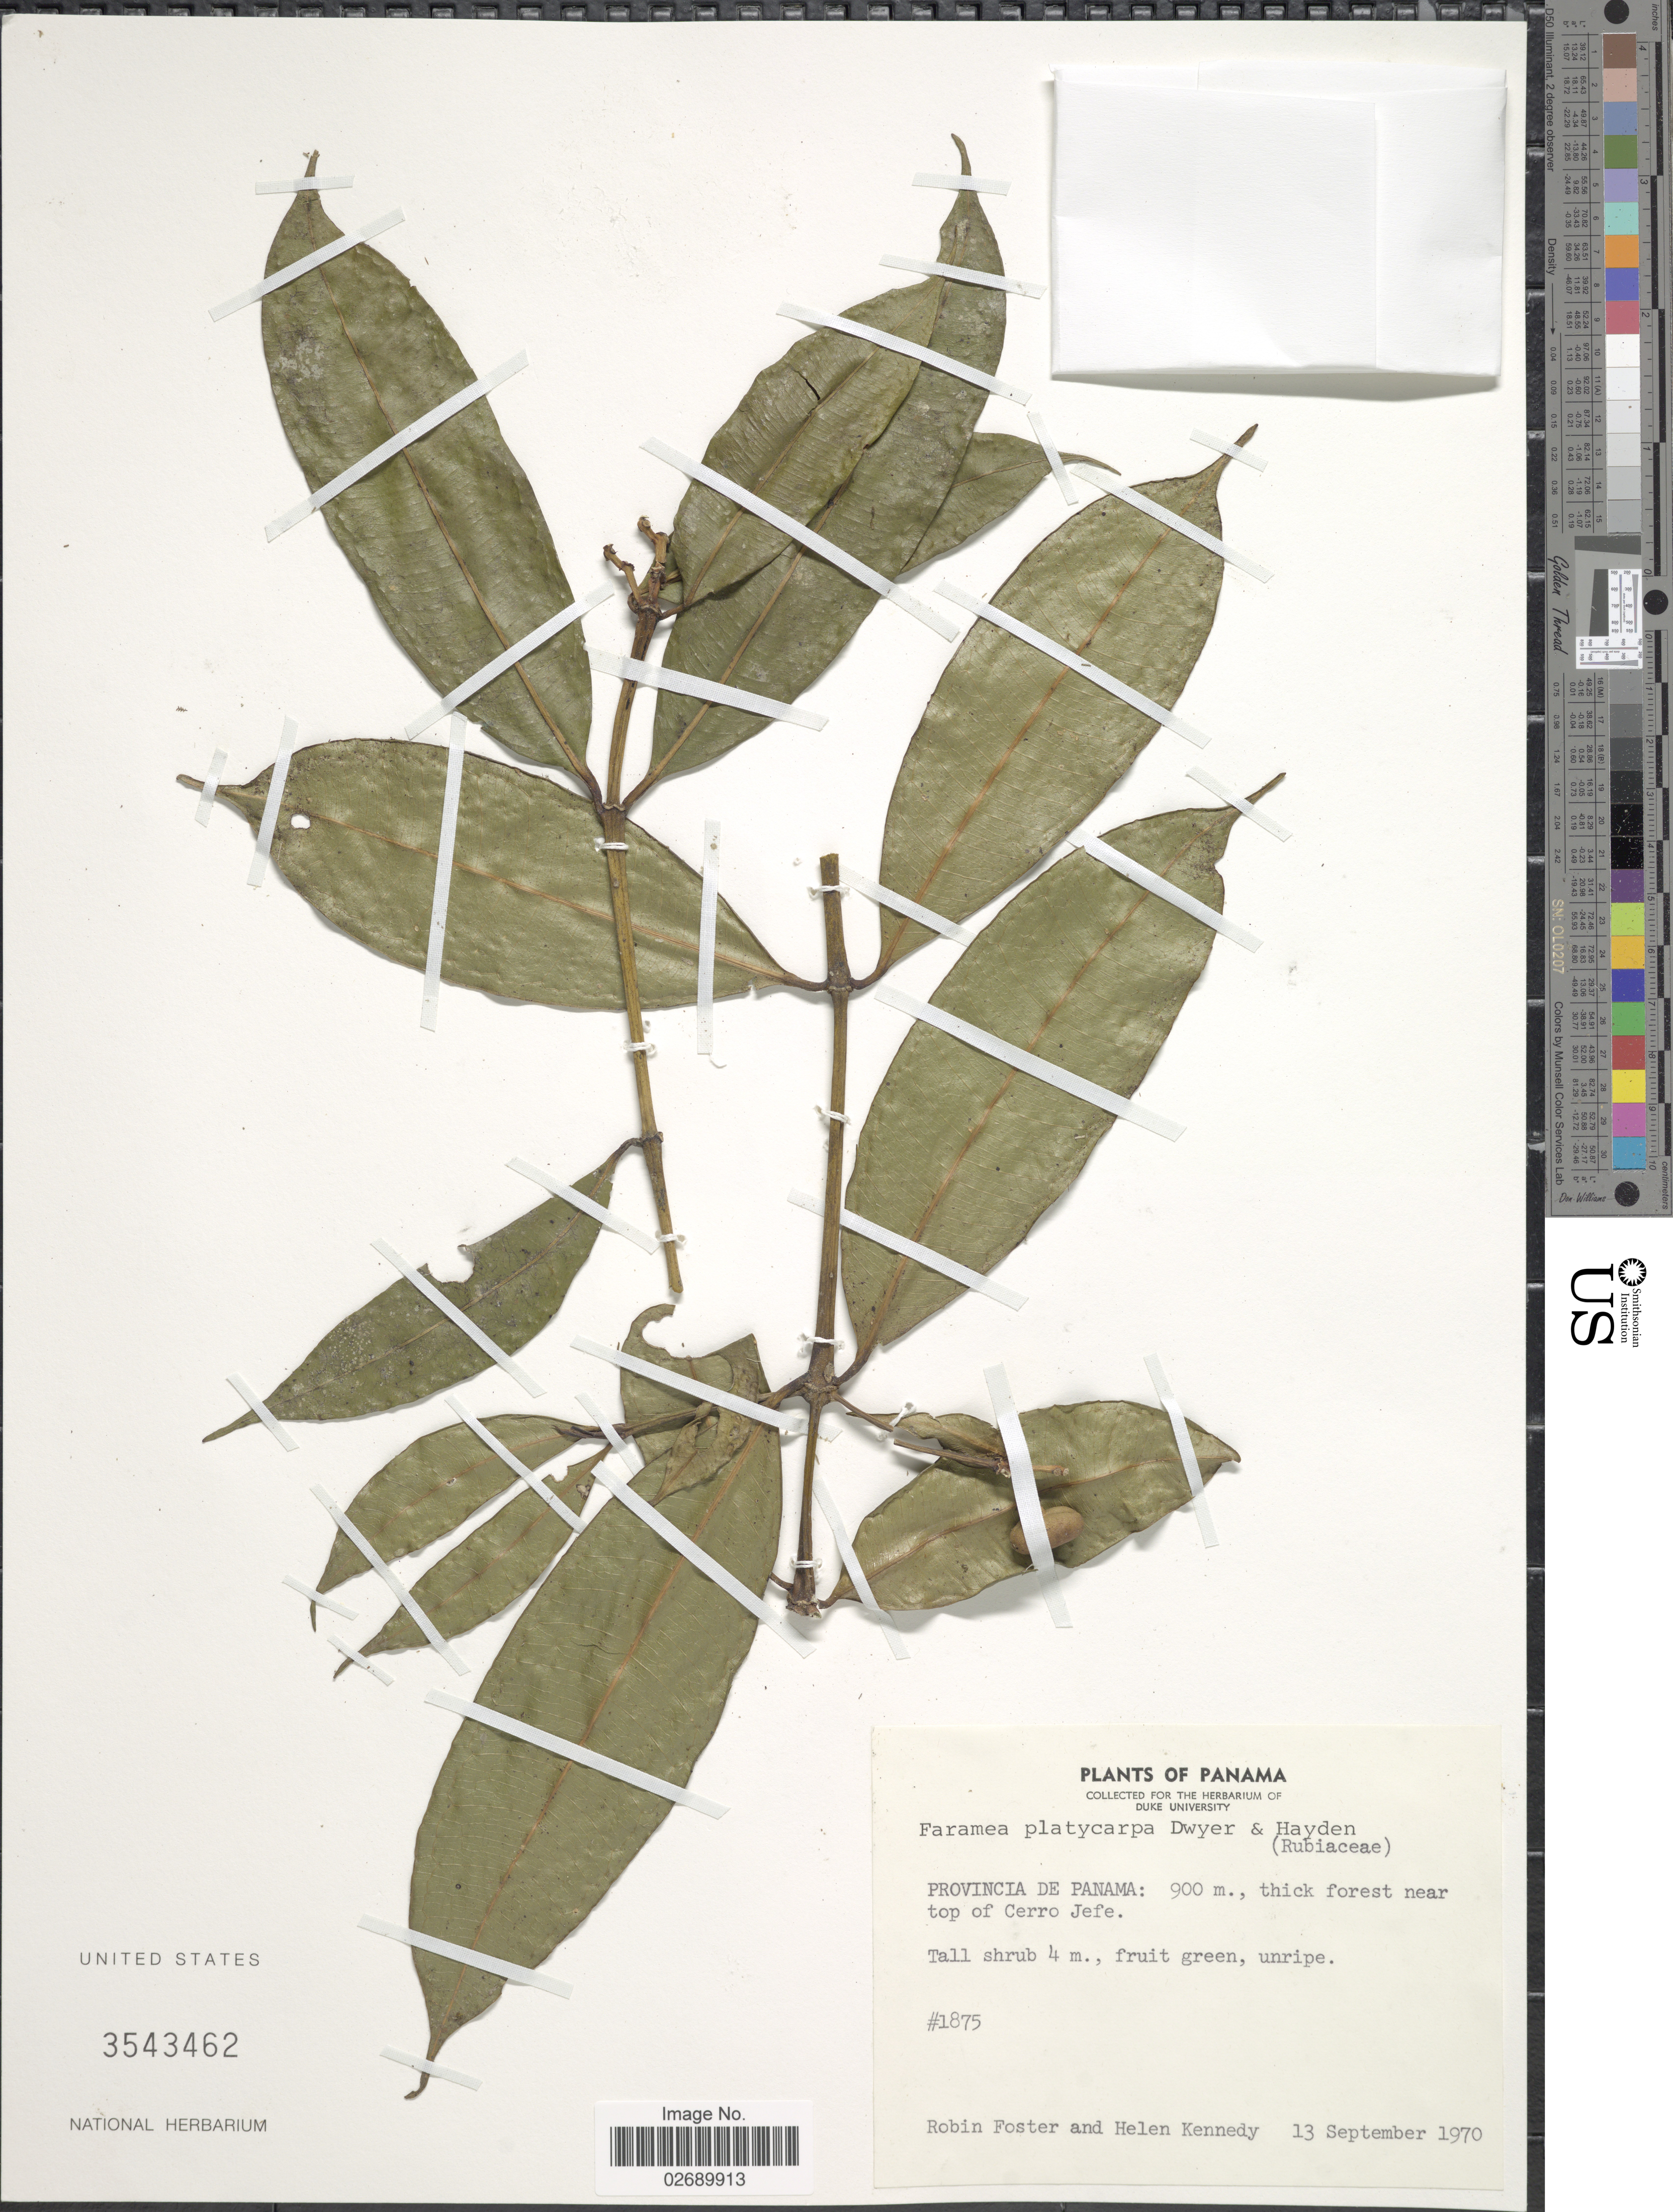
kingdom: Plantae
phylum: Tracheophyta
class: Magnoliopsida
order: Gentianales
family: Rubiaceae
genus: Faramea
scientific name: Faramea platycarpa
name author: Dwyer & M.V. Hayden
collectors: R. B. Foster & H. Kennedy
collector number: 1875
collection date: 1970-09-13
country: Panama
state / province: Panamá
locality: Near top of Cerro Jefe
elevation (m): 900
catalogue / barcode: US 3543462